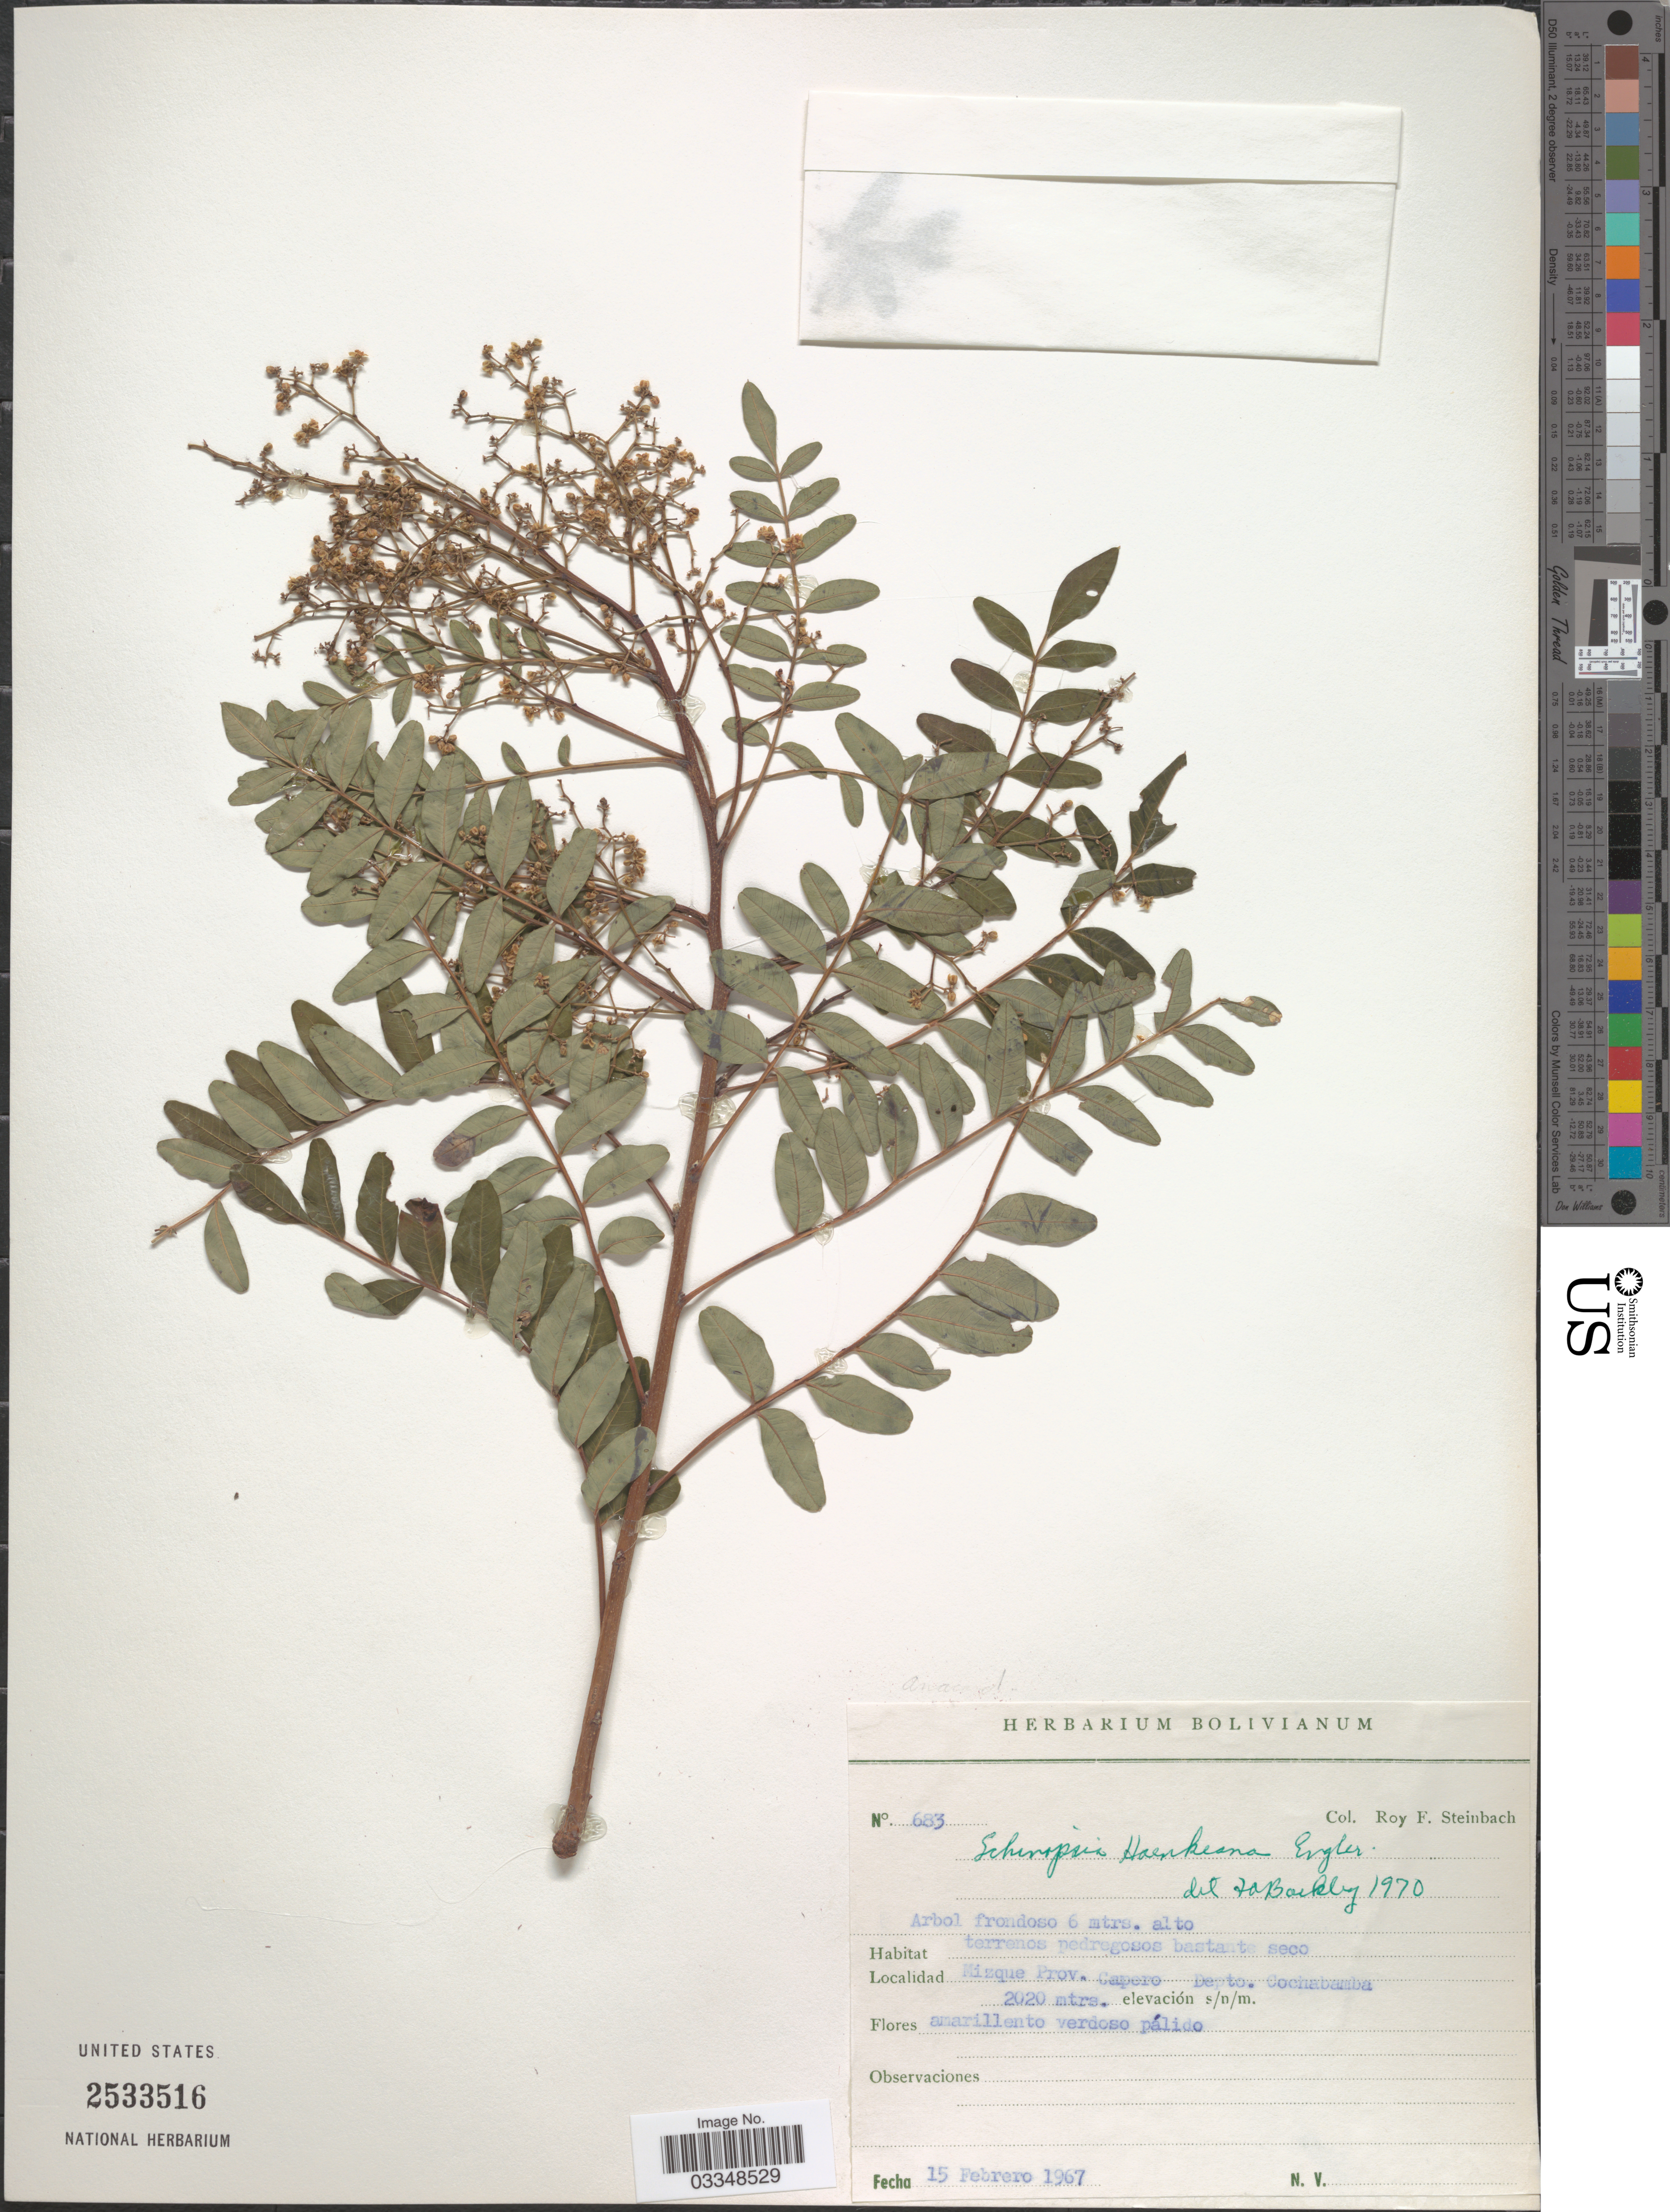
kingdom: Plantae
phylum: Tracheophyta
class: Magnoliopsida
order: Sapindales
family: Anacardiaceae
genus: Schinopsis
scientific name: Schinopsis haenkeana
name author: Engl.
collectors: R. F. Steinbach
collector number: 683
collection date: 1967-02-15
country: Bolivia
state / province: Cochabamba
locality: Mizque Prov. Capero, Depto. Cochabamba.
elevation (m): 2020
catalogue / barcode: US 2533516